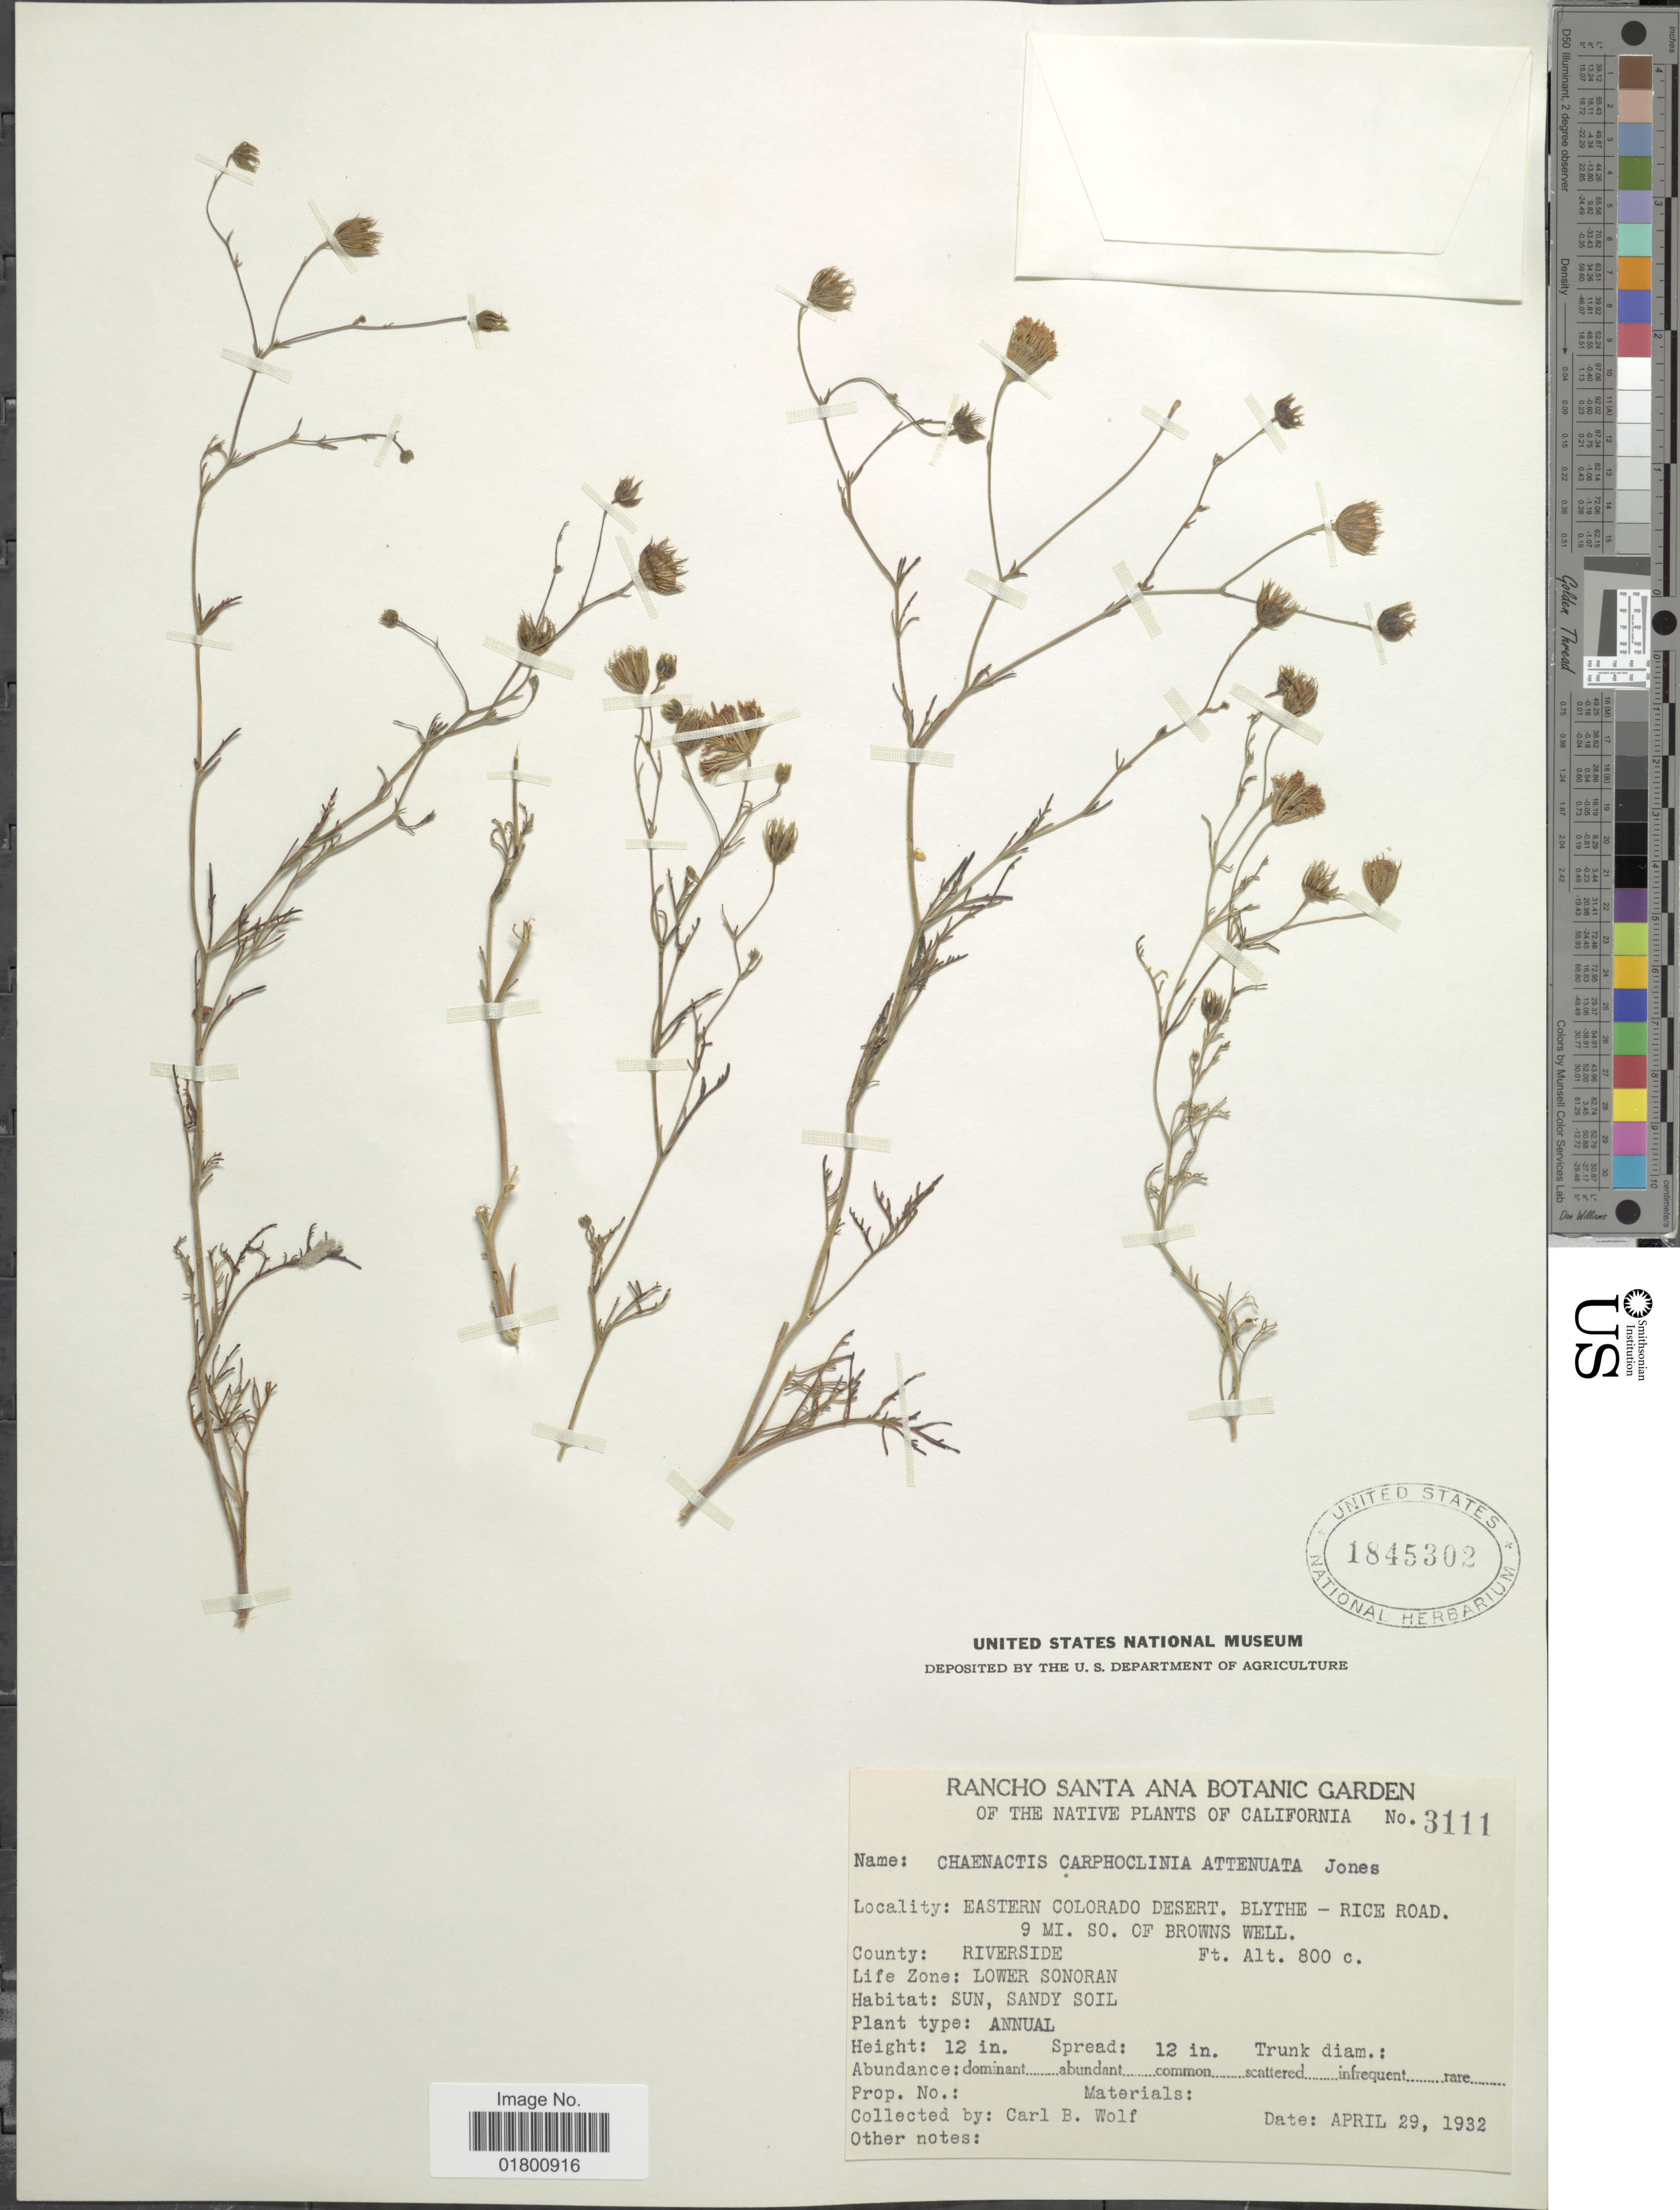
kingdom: Plantae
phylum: Tracheophyta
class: Magnoliopsida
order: Asterales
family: Asteraceae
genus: Chaenactis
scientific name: Chaenactis carphoclinia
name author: A. Gray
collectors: C. B. Wolf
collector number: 3111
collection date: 1932-04-29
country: United States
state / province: California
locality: Eastern Colorado Desert. Blythe - Rice Road, 9 mi. SO. of Browns Well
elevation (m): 244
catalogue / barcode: US 1845302